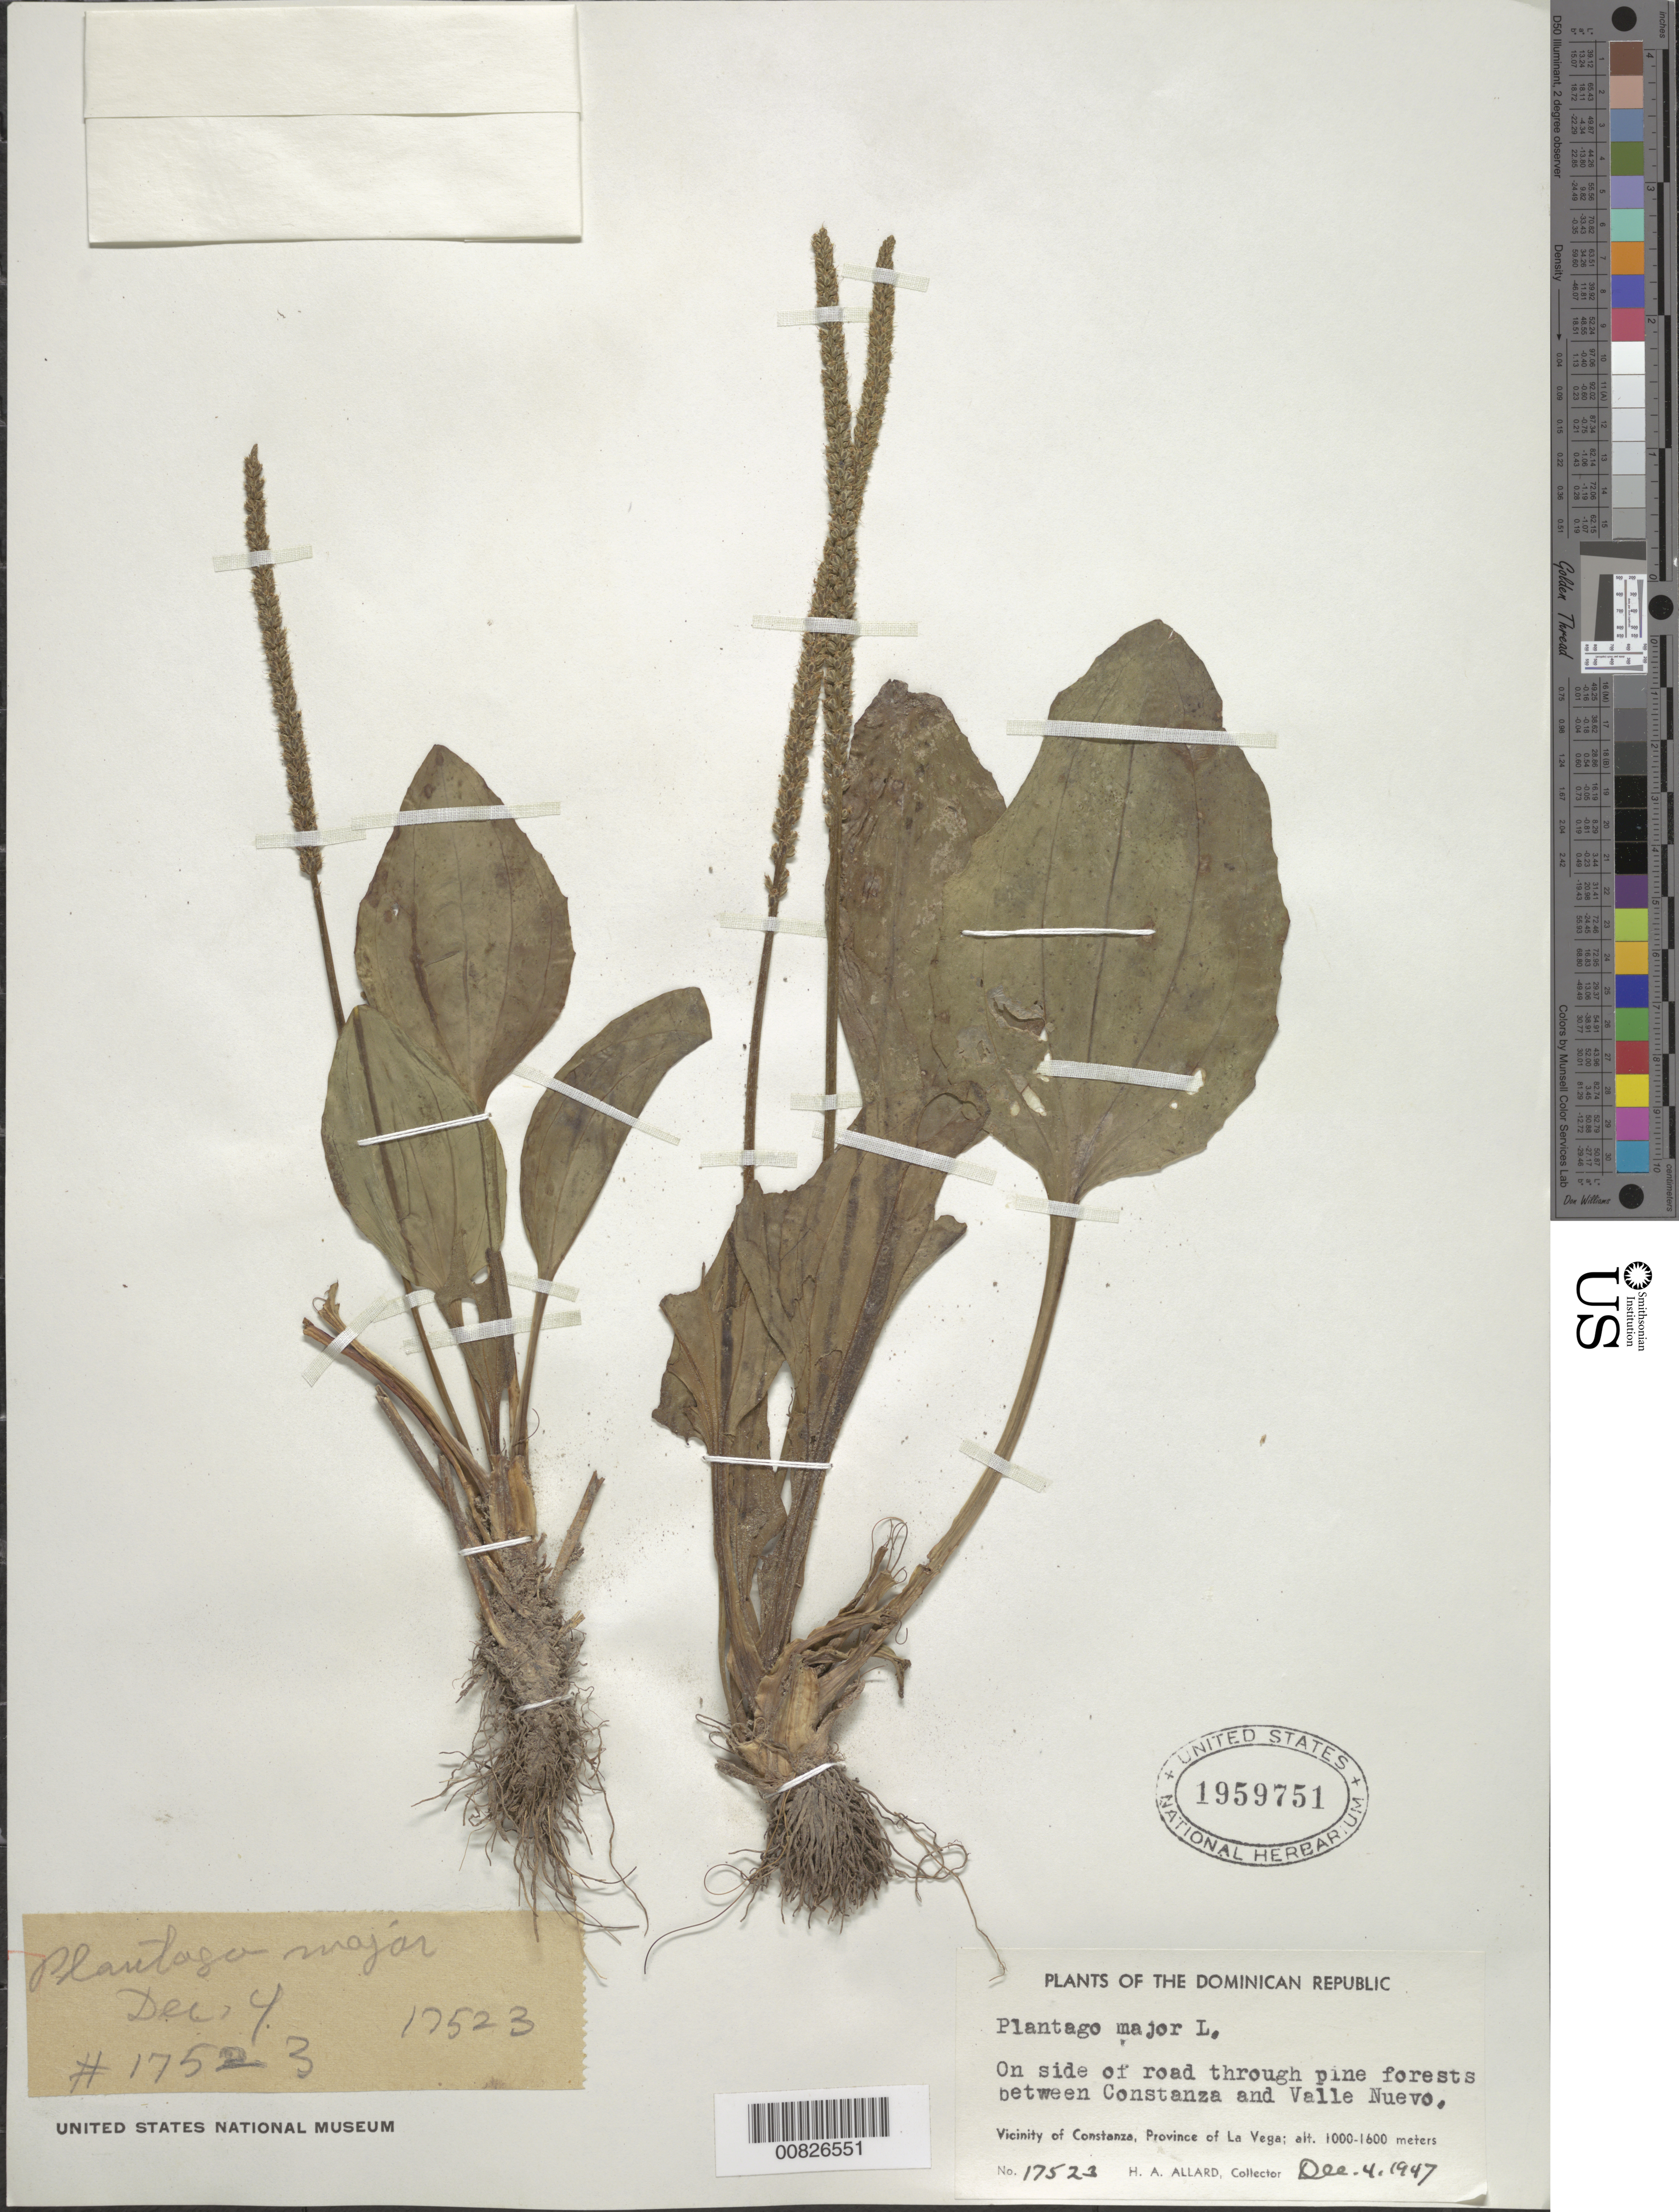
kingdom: Plantae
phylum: Tracheophyta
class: Magnoliopsida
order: Lamiales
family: Plantaginaceae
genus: Plantago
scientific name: Plantago major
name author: L.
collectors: H. A. Allard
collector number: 17523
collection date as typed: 04 Dec 1947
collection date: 1947-12-04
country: Dominican Republic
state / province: La Vega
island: Hispaniola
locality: Between Constanza and Valle Nuevo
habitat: On side of road through pine forests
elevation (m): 1000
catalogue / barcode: US 1959751